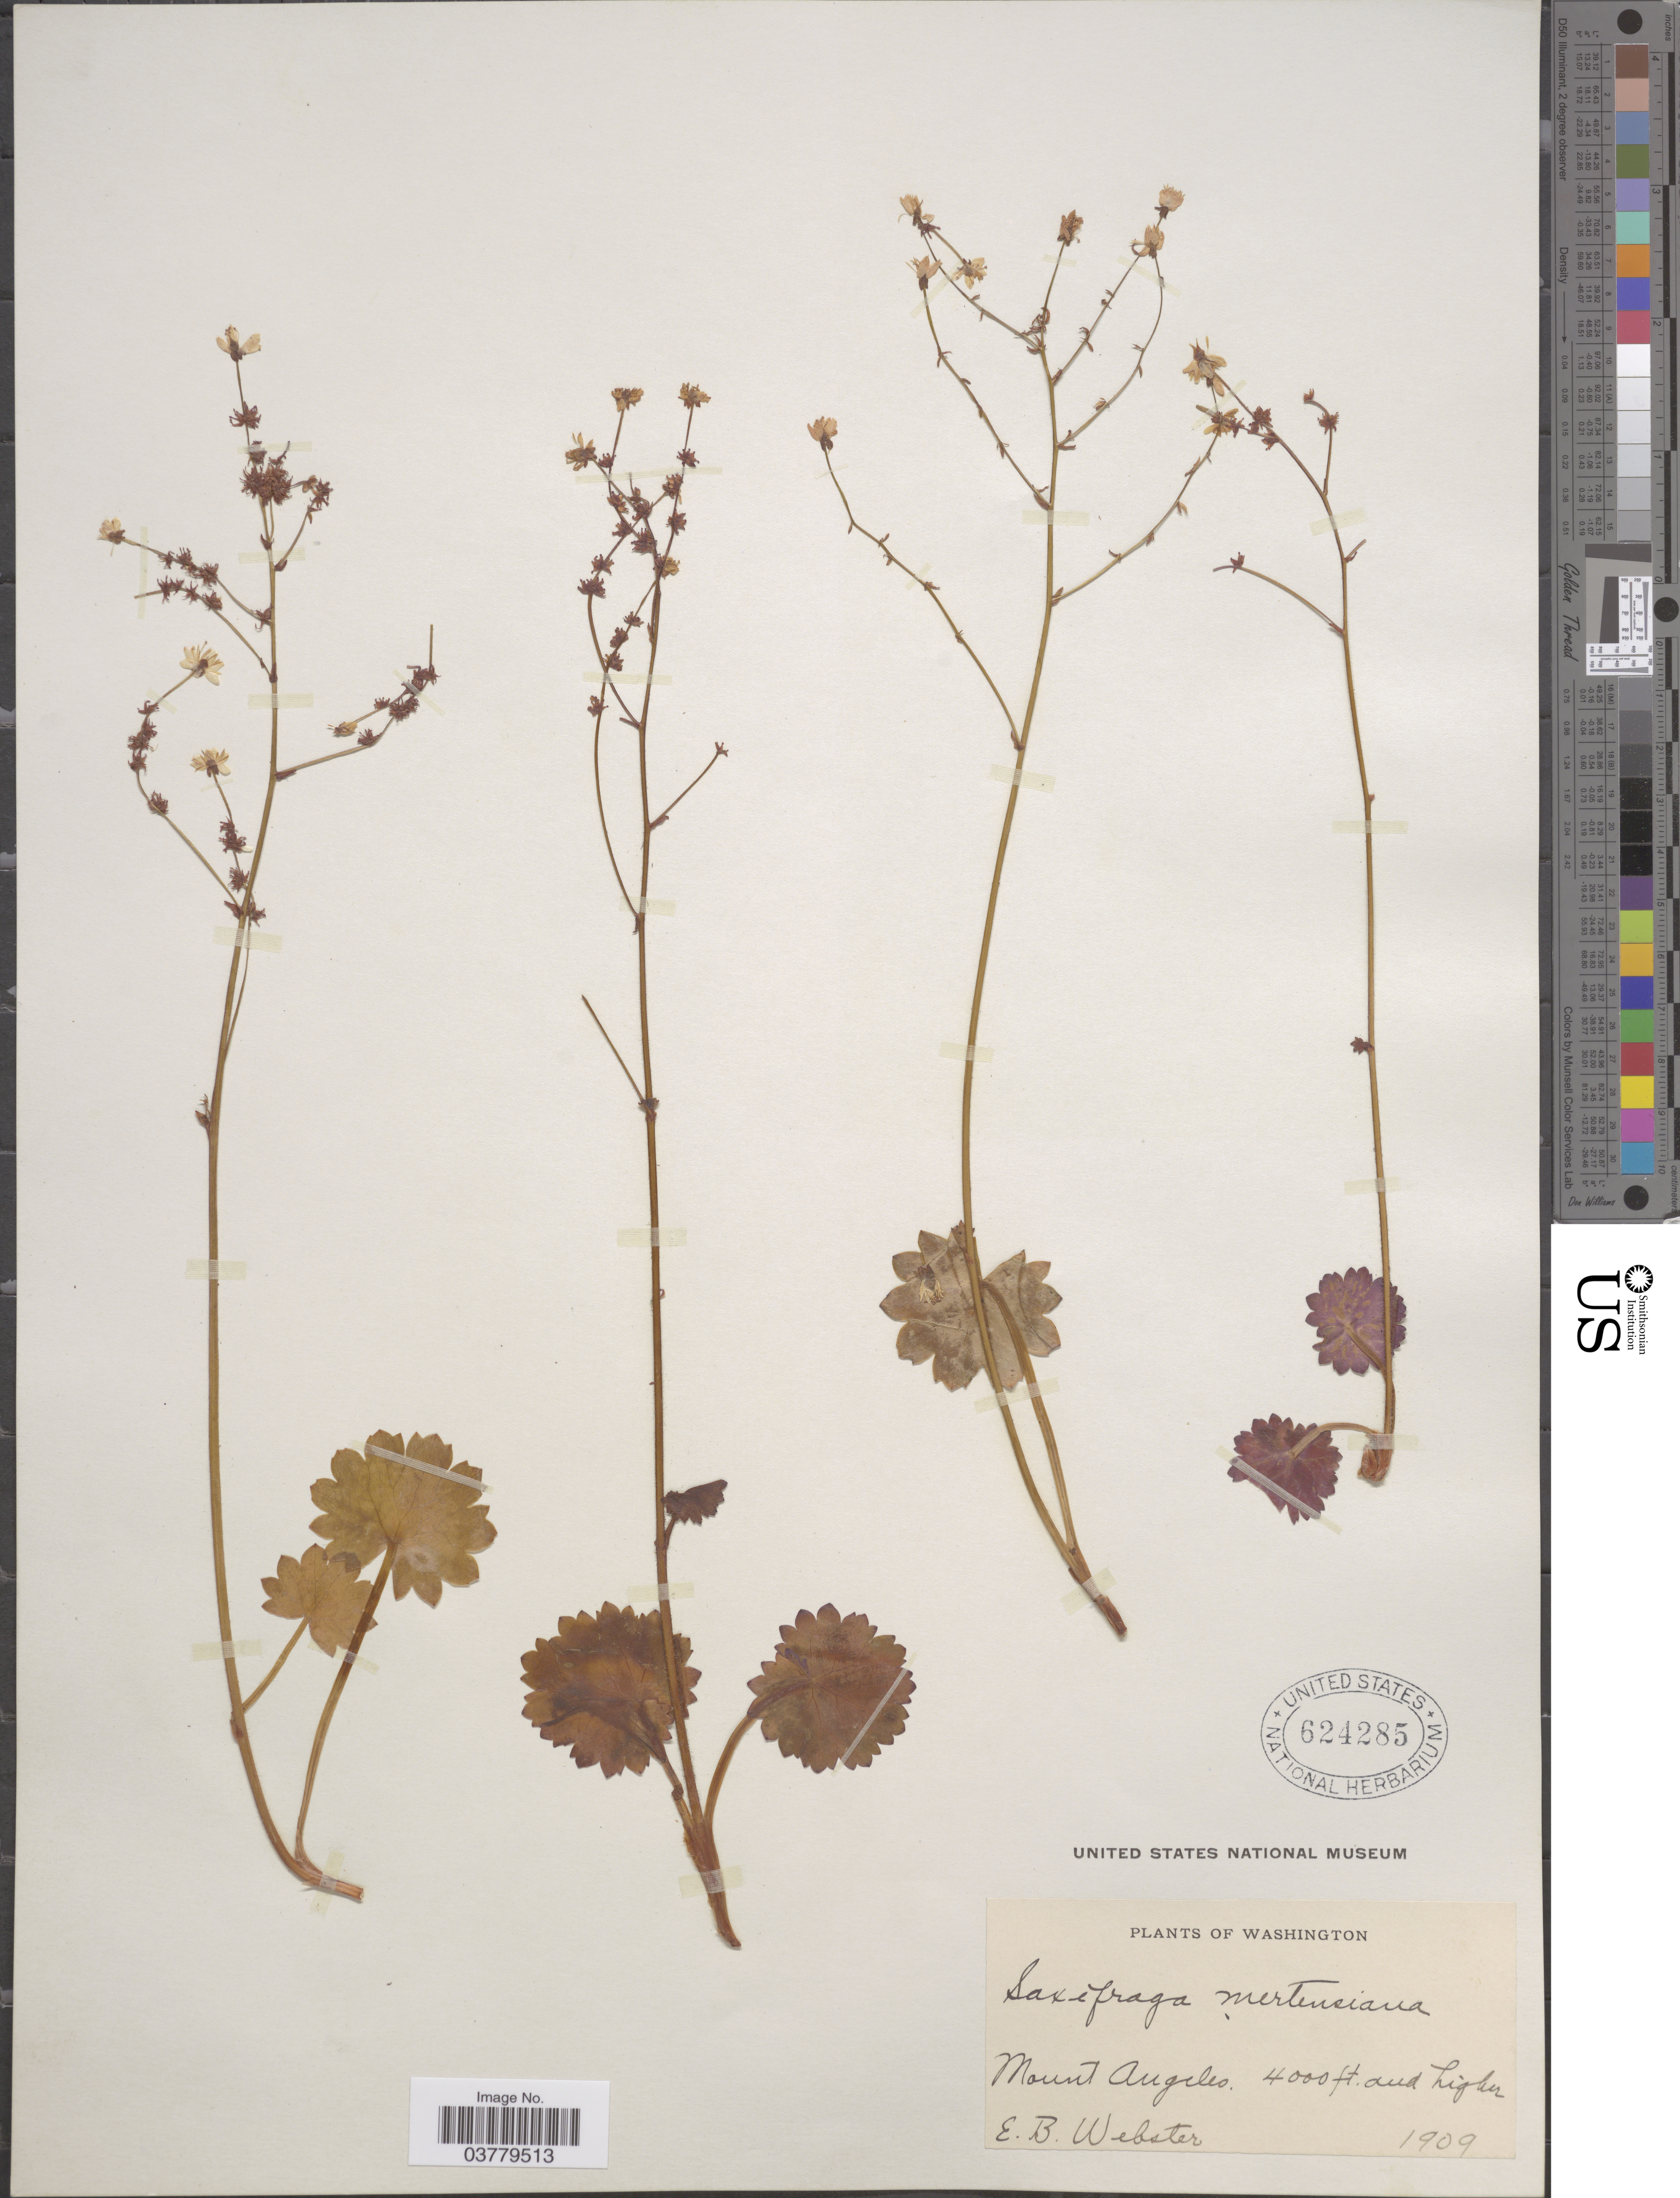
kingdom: Plantae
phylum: Tracheophyta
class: Magnoliopsida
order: Saxifragales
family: Saxifragaceae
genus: Saxifraga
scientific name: Saxifraga mertensiana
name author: Bong.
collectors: E. B. Webster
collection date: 1909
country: United States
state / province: Washington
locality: Mount Angeles.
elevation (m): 1219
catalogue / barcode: US 624285